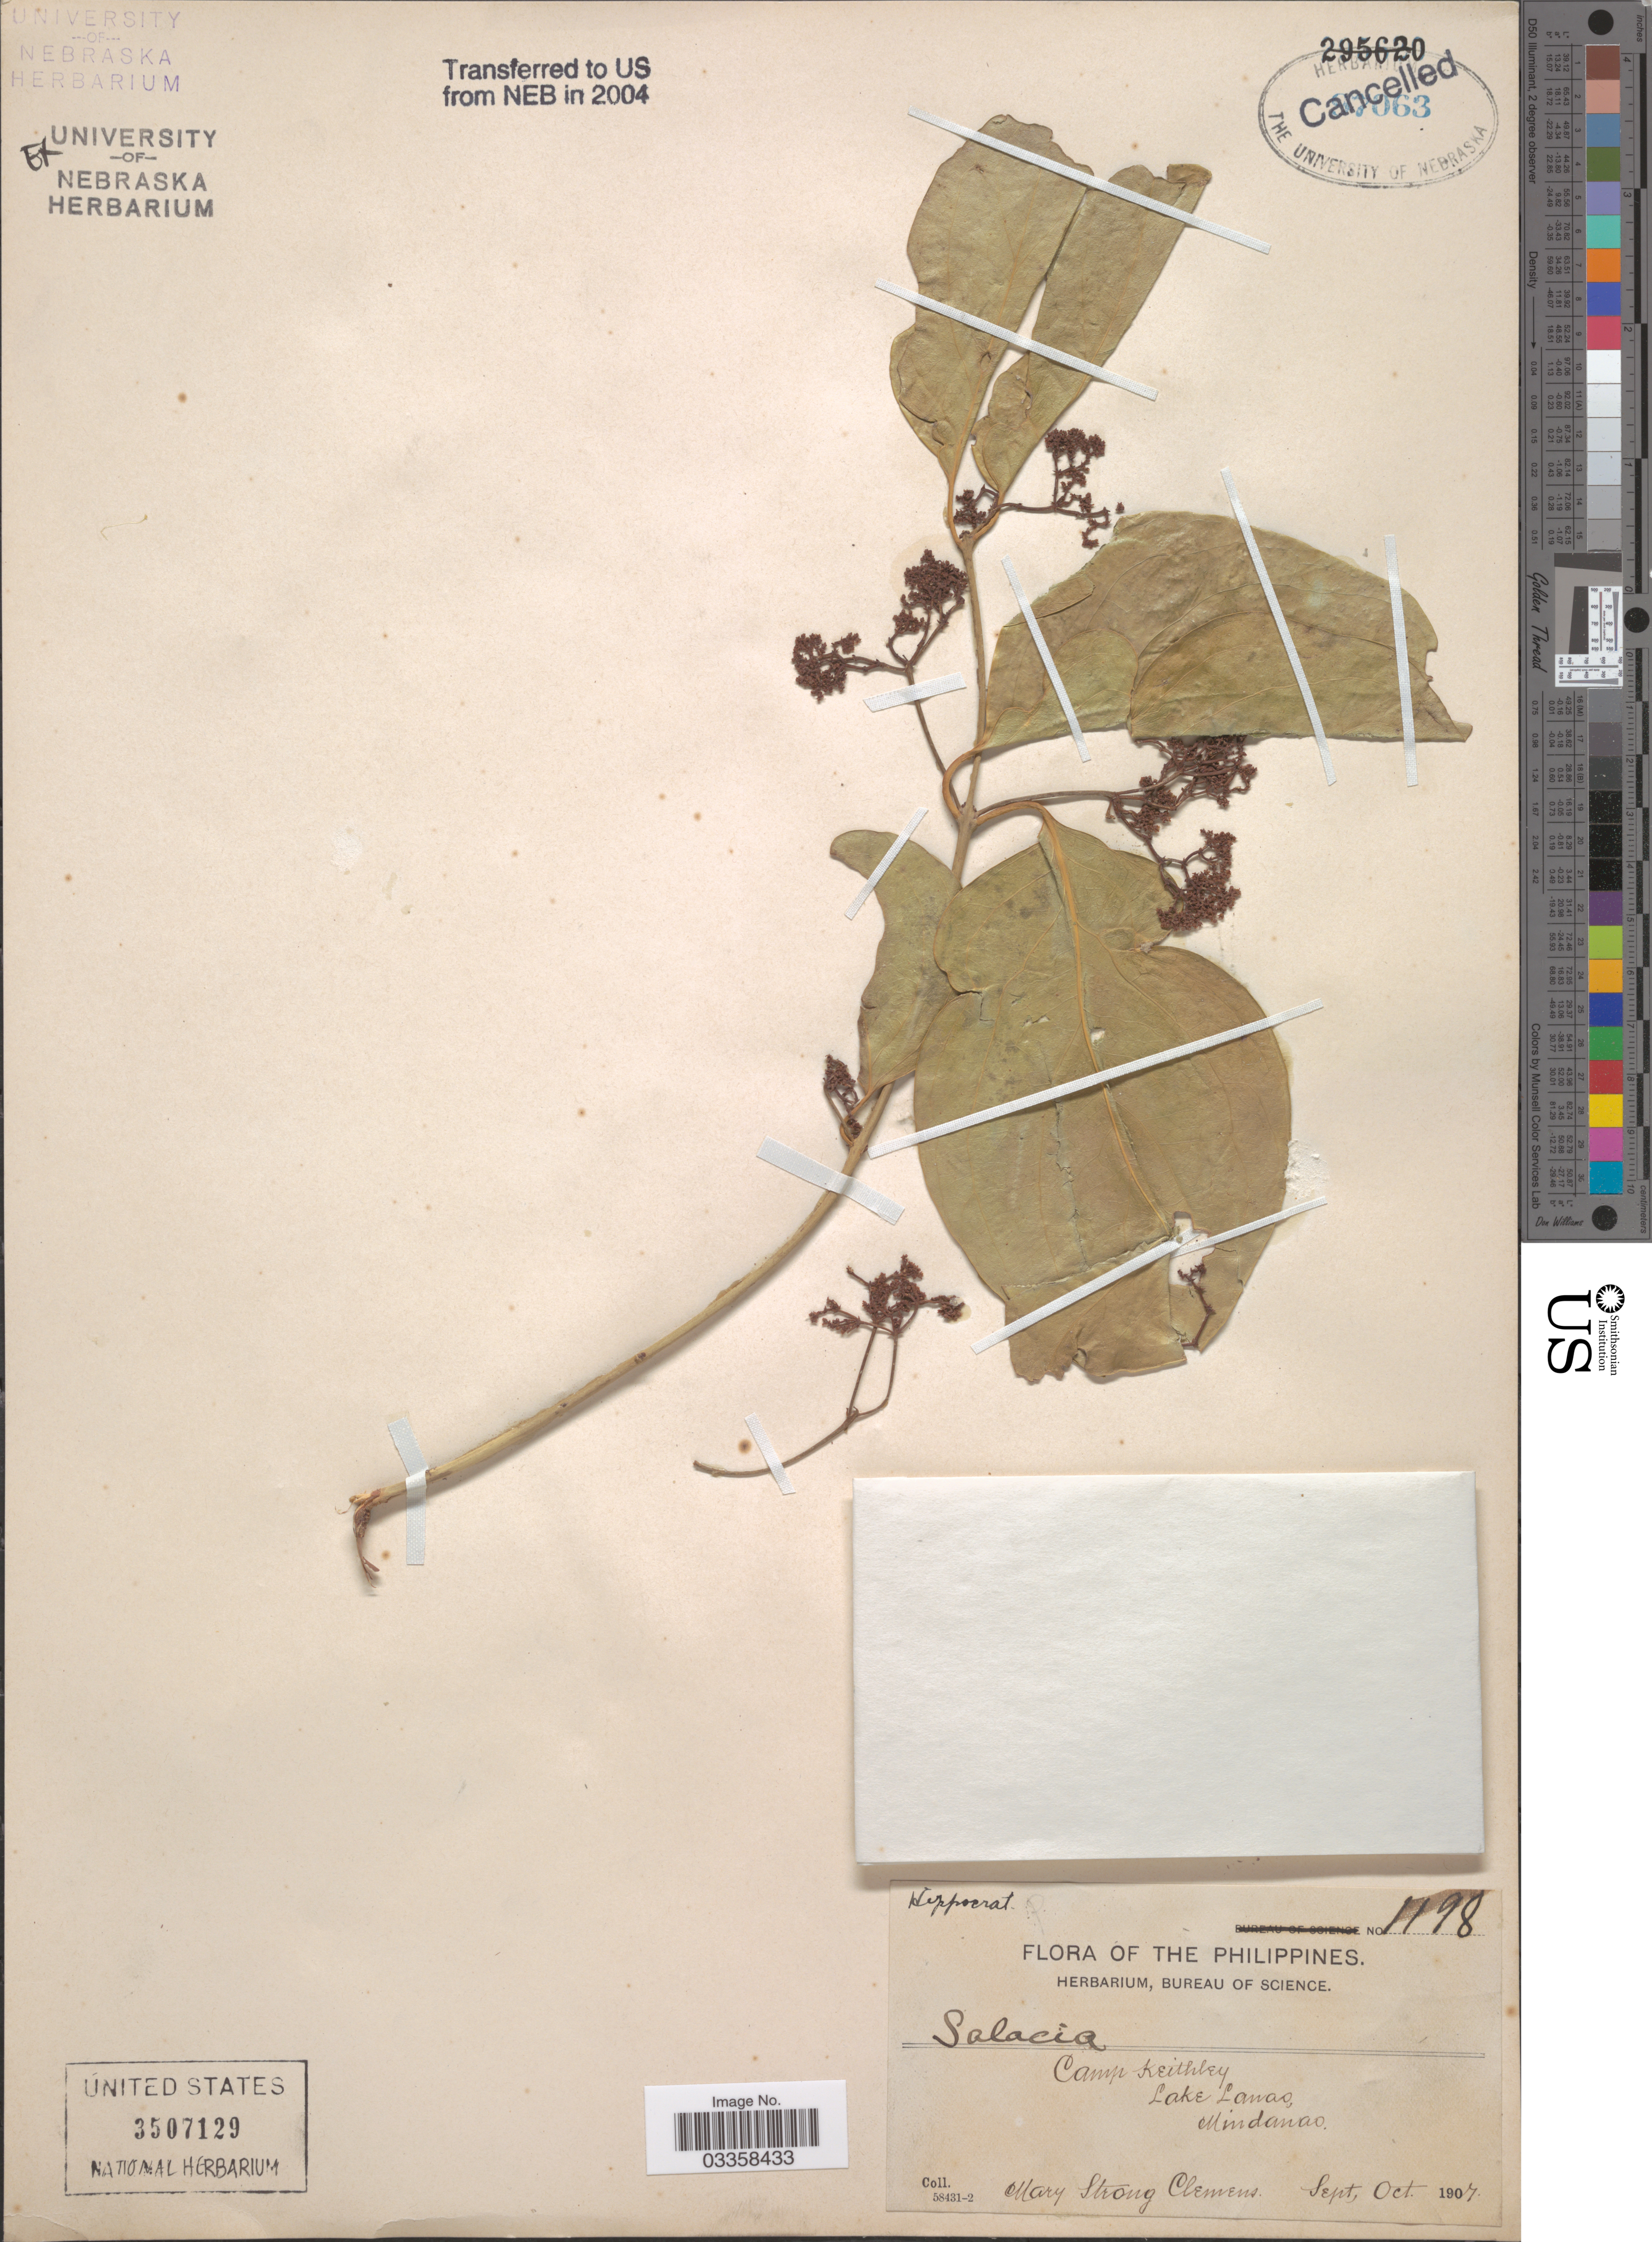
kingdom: Plantae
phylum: Tracheophyta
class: Magnoliopsida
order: Celastrales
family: Celastraceae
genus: Salacia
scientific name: Salacia sp.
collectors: M. S. Clemens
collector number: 1198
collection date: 1907-09/1907-10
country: Philippines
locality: Camp Keithley, Lake Lamao, Mindanao.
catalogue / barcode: US 3507129